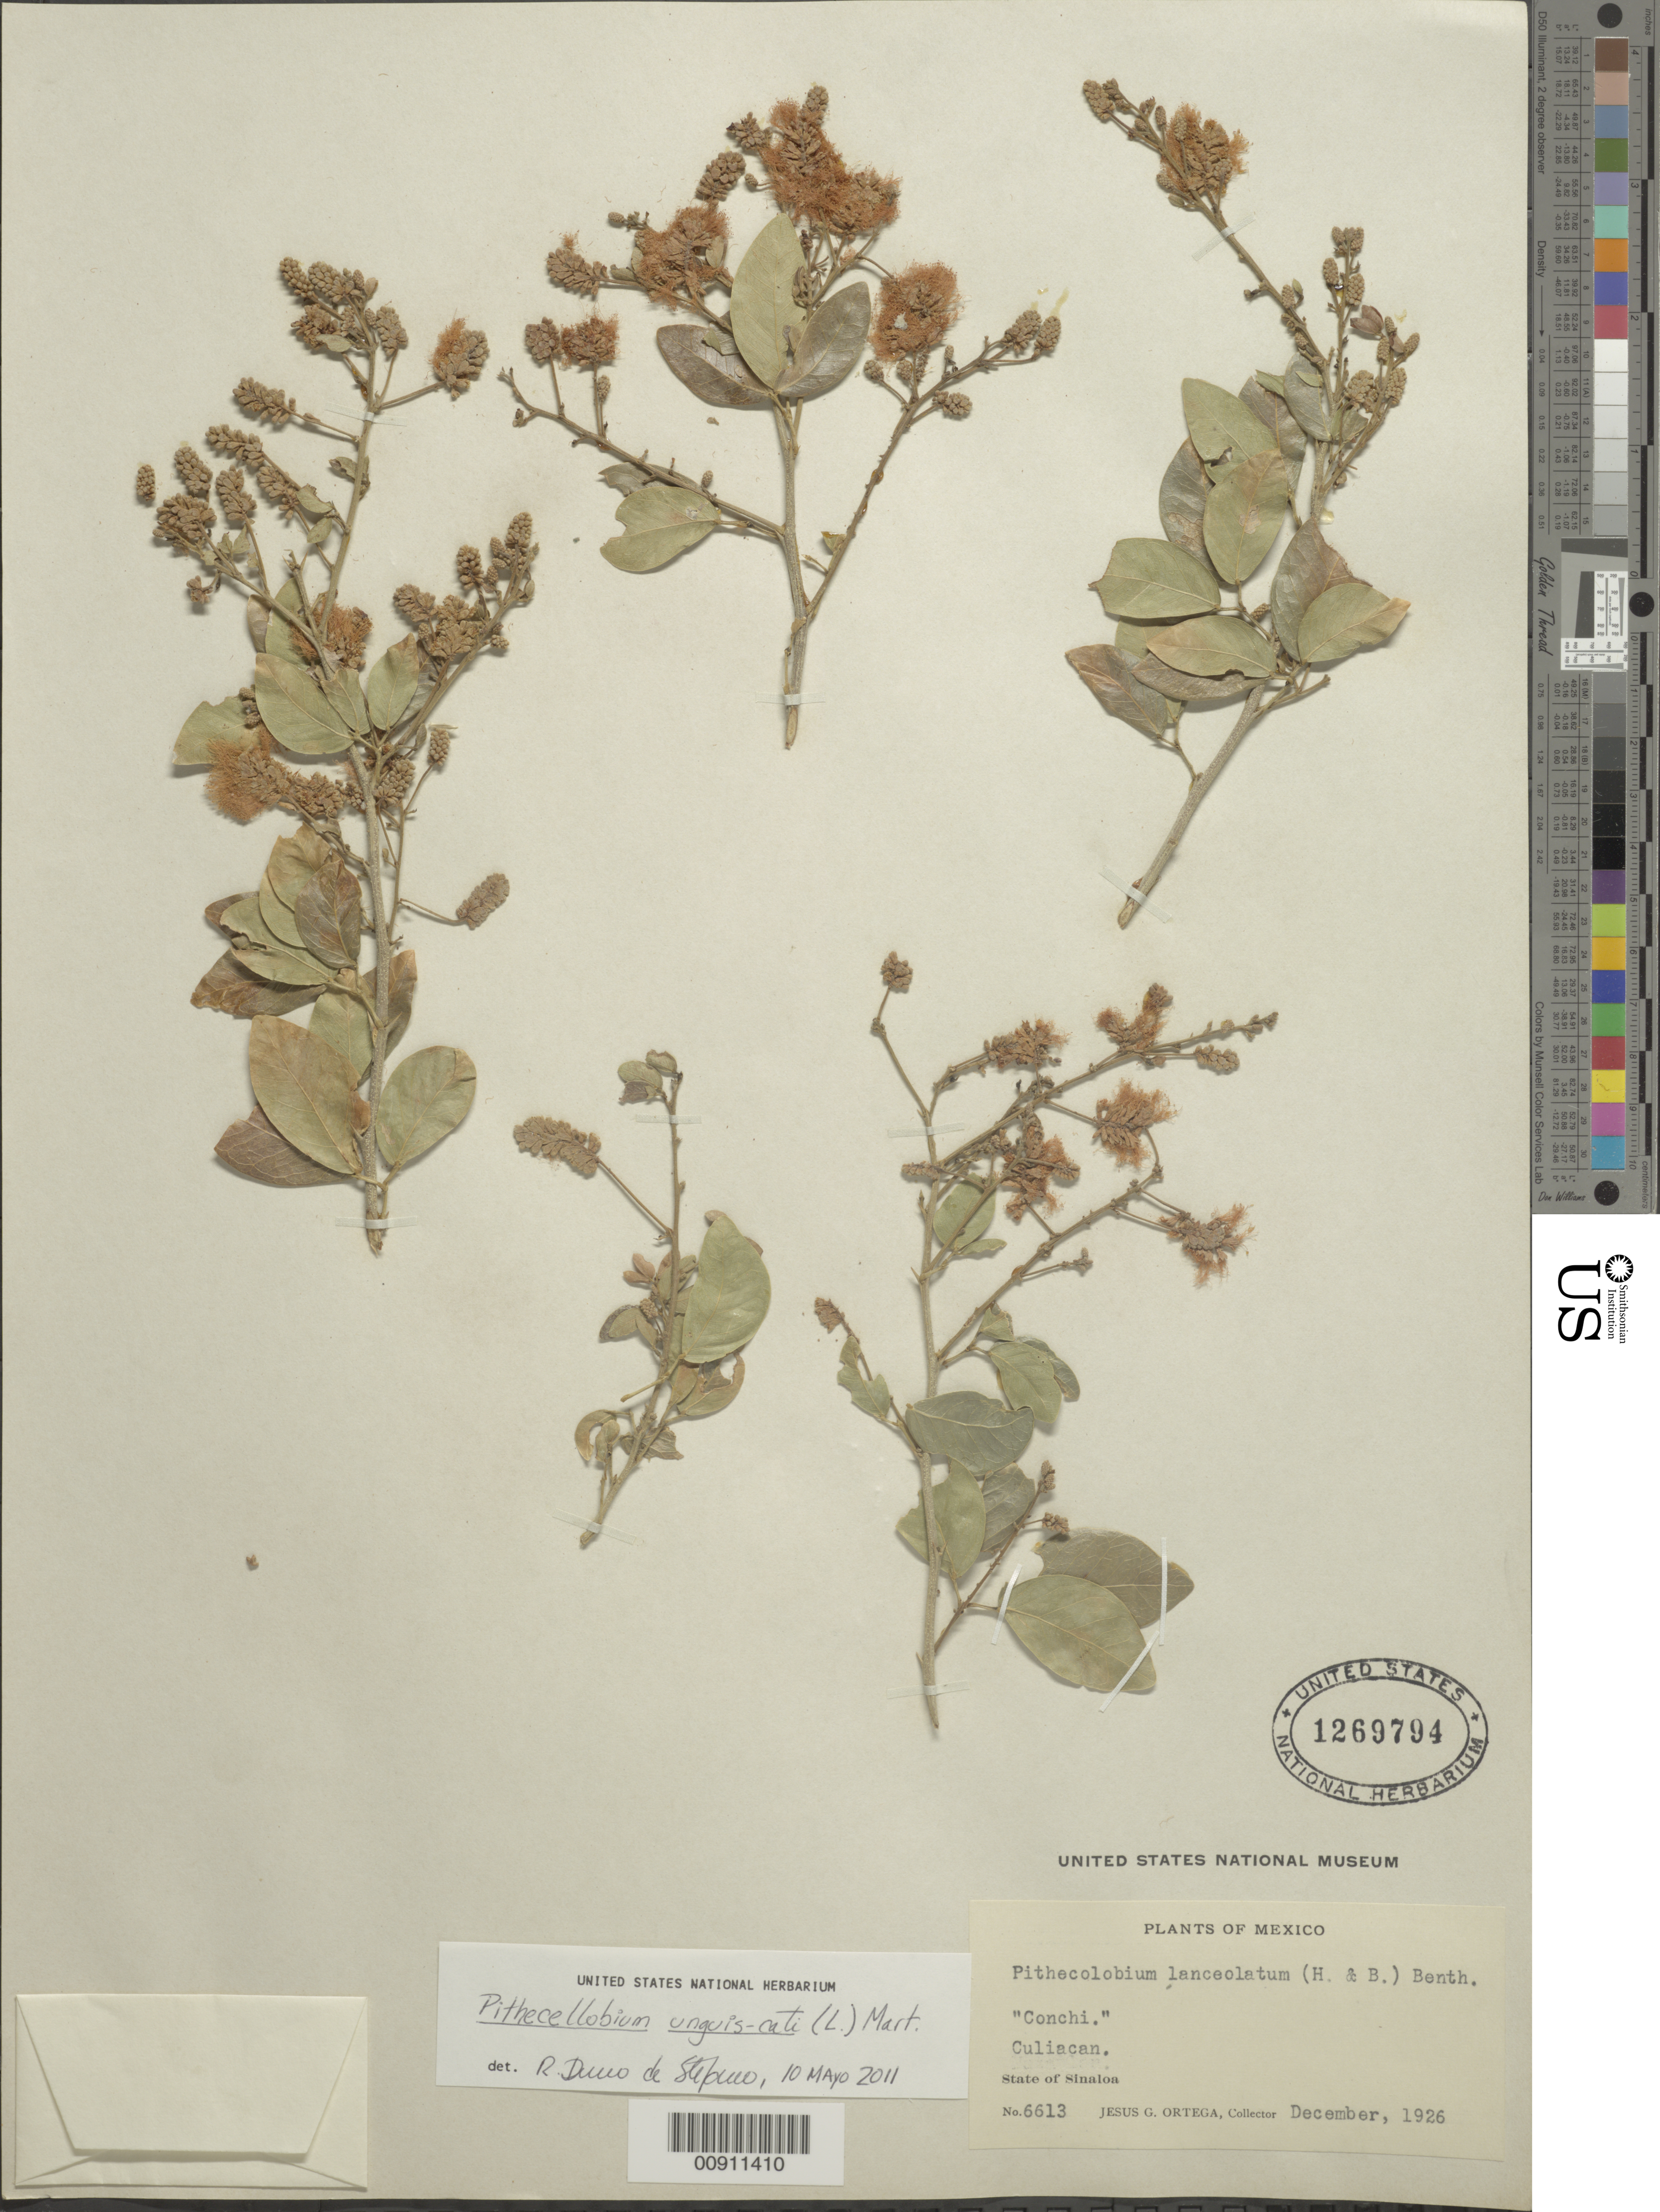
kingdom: Plantae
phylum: Tracheophyta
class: Magnoliopsida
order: Fabales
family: Fabaceae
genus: Pithecellobium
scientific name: Pithecellobium unguis-cati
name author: (L.) Benth.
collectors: J. Ortega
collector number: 6613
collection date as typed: Dec 1926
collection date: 1926-12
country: Mexico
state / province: Sinaloa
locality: Culiacán, State of Sinaloa.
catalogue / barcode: US 1269794